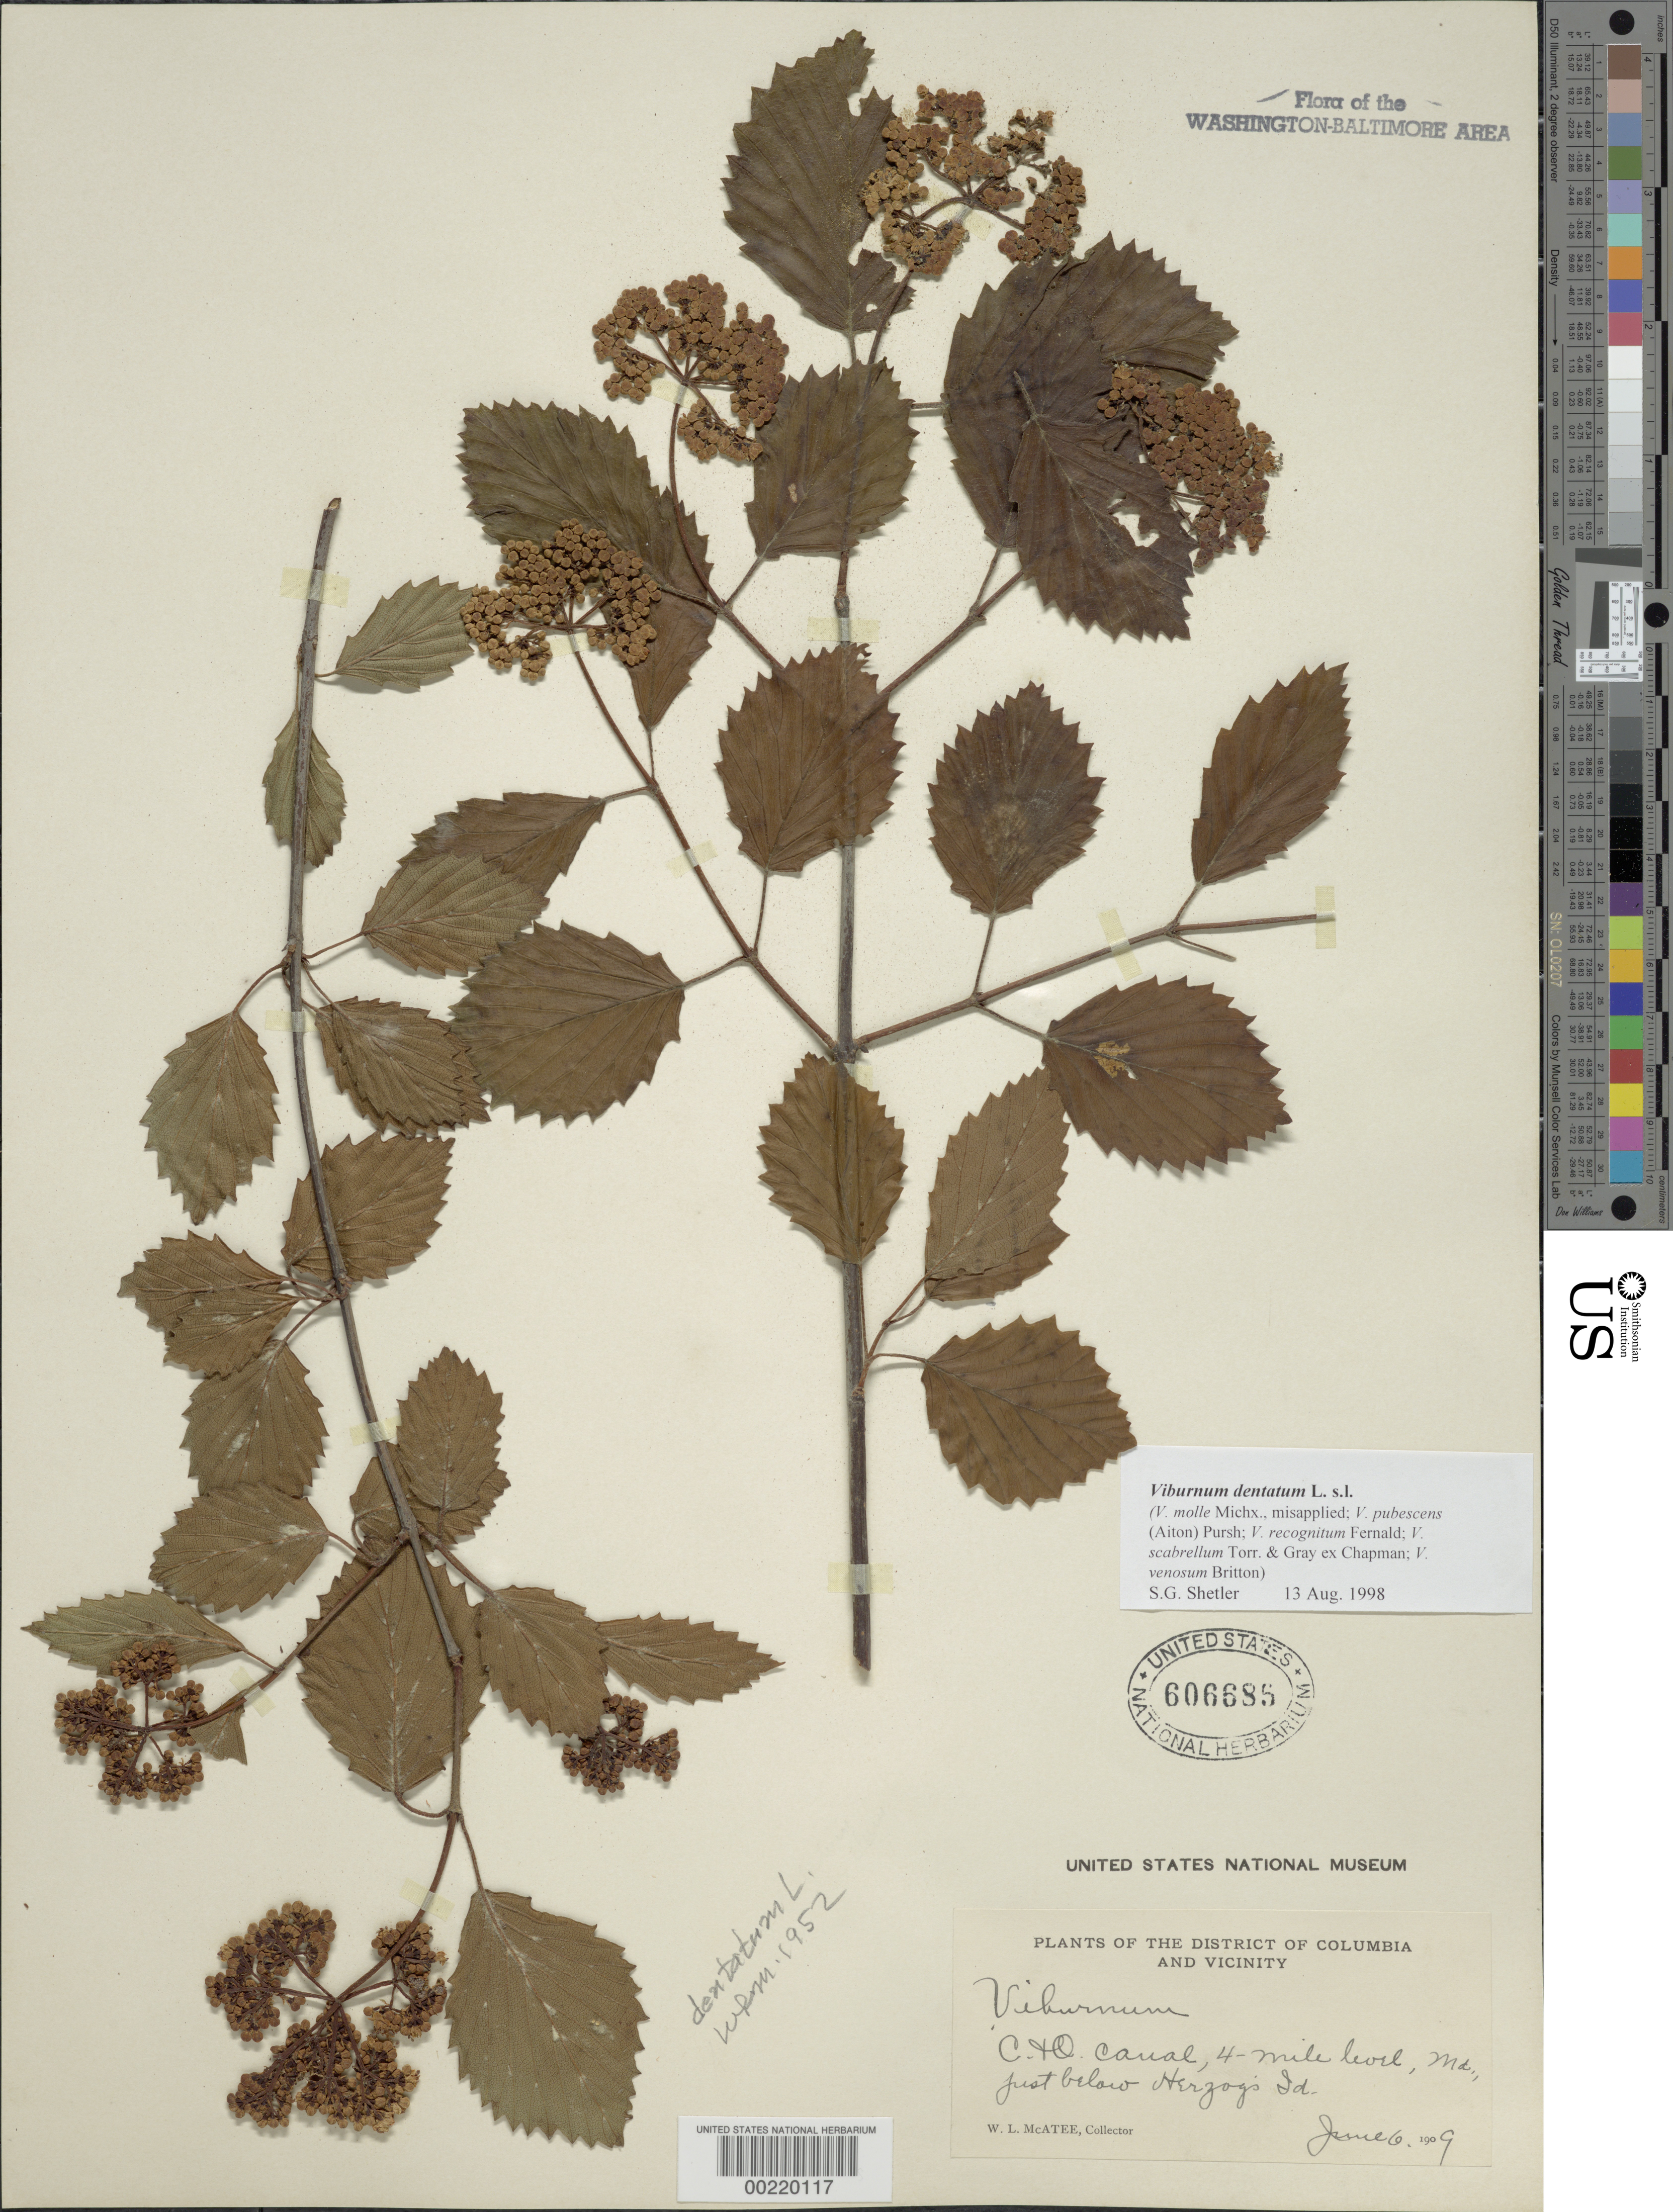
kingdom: Plantae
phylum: Tracheophyta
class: Magnoliopsida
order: Dipsacales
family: Viburnaceae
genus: Viburnum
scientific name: Viburnum dentatum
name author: L.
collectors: W. McAtee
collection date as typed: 06 Jun 1909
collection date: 1909-06-06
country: United States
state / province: Maryland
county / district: Montgomery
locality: Herzog's Island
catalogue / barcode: US 606685